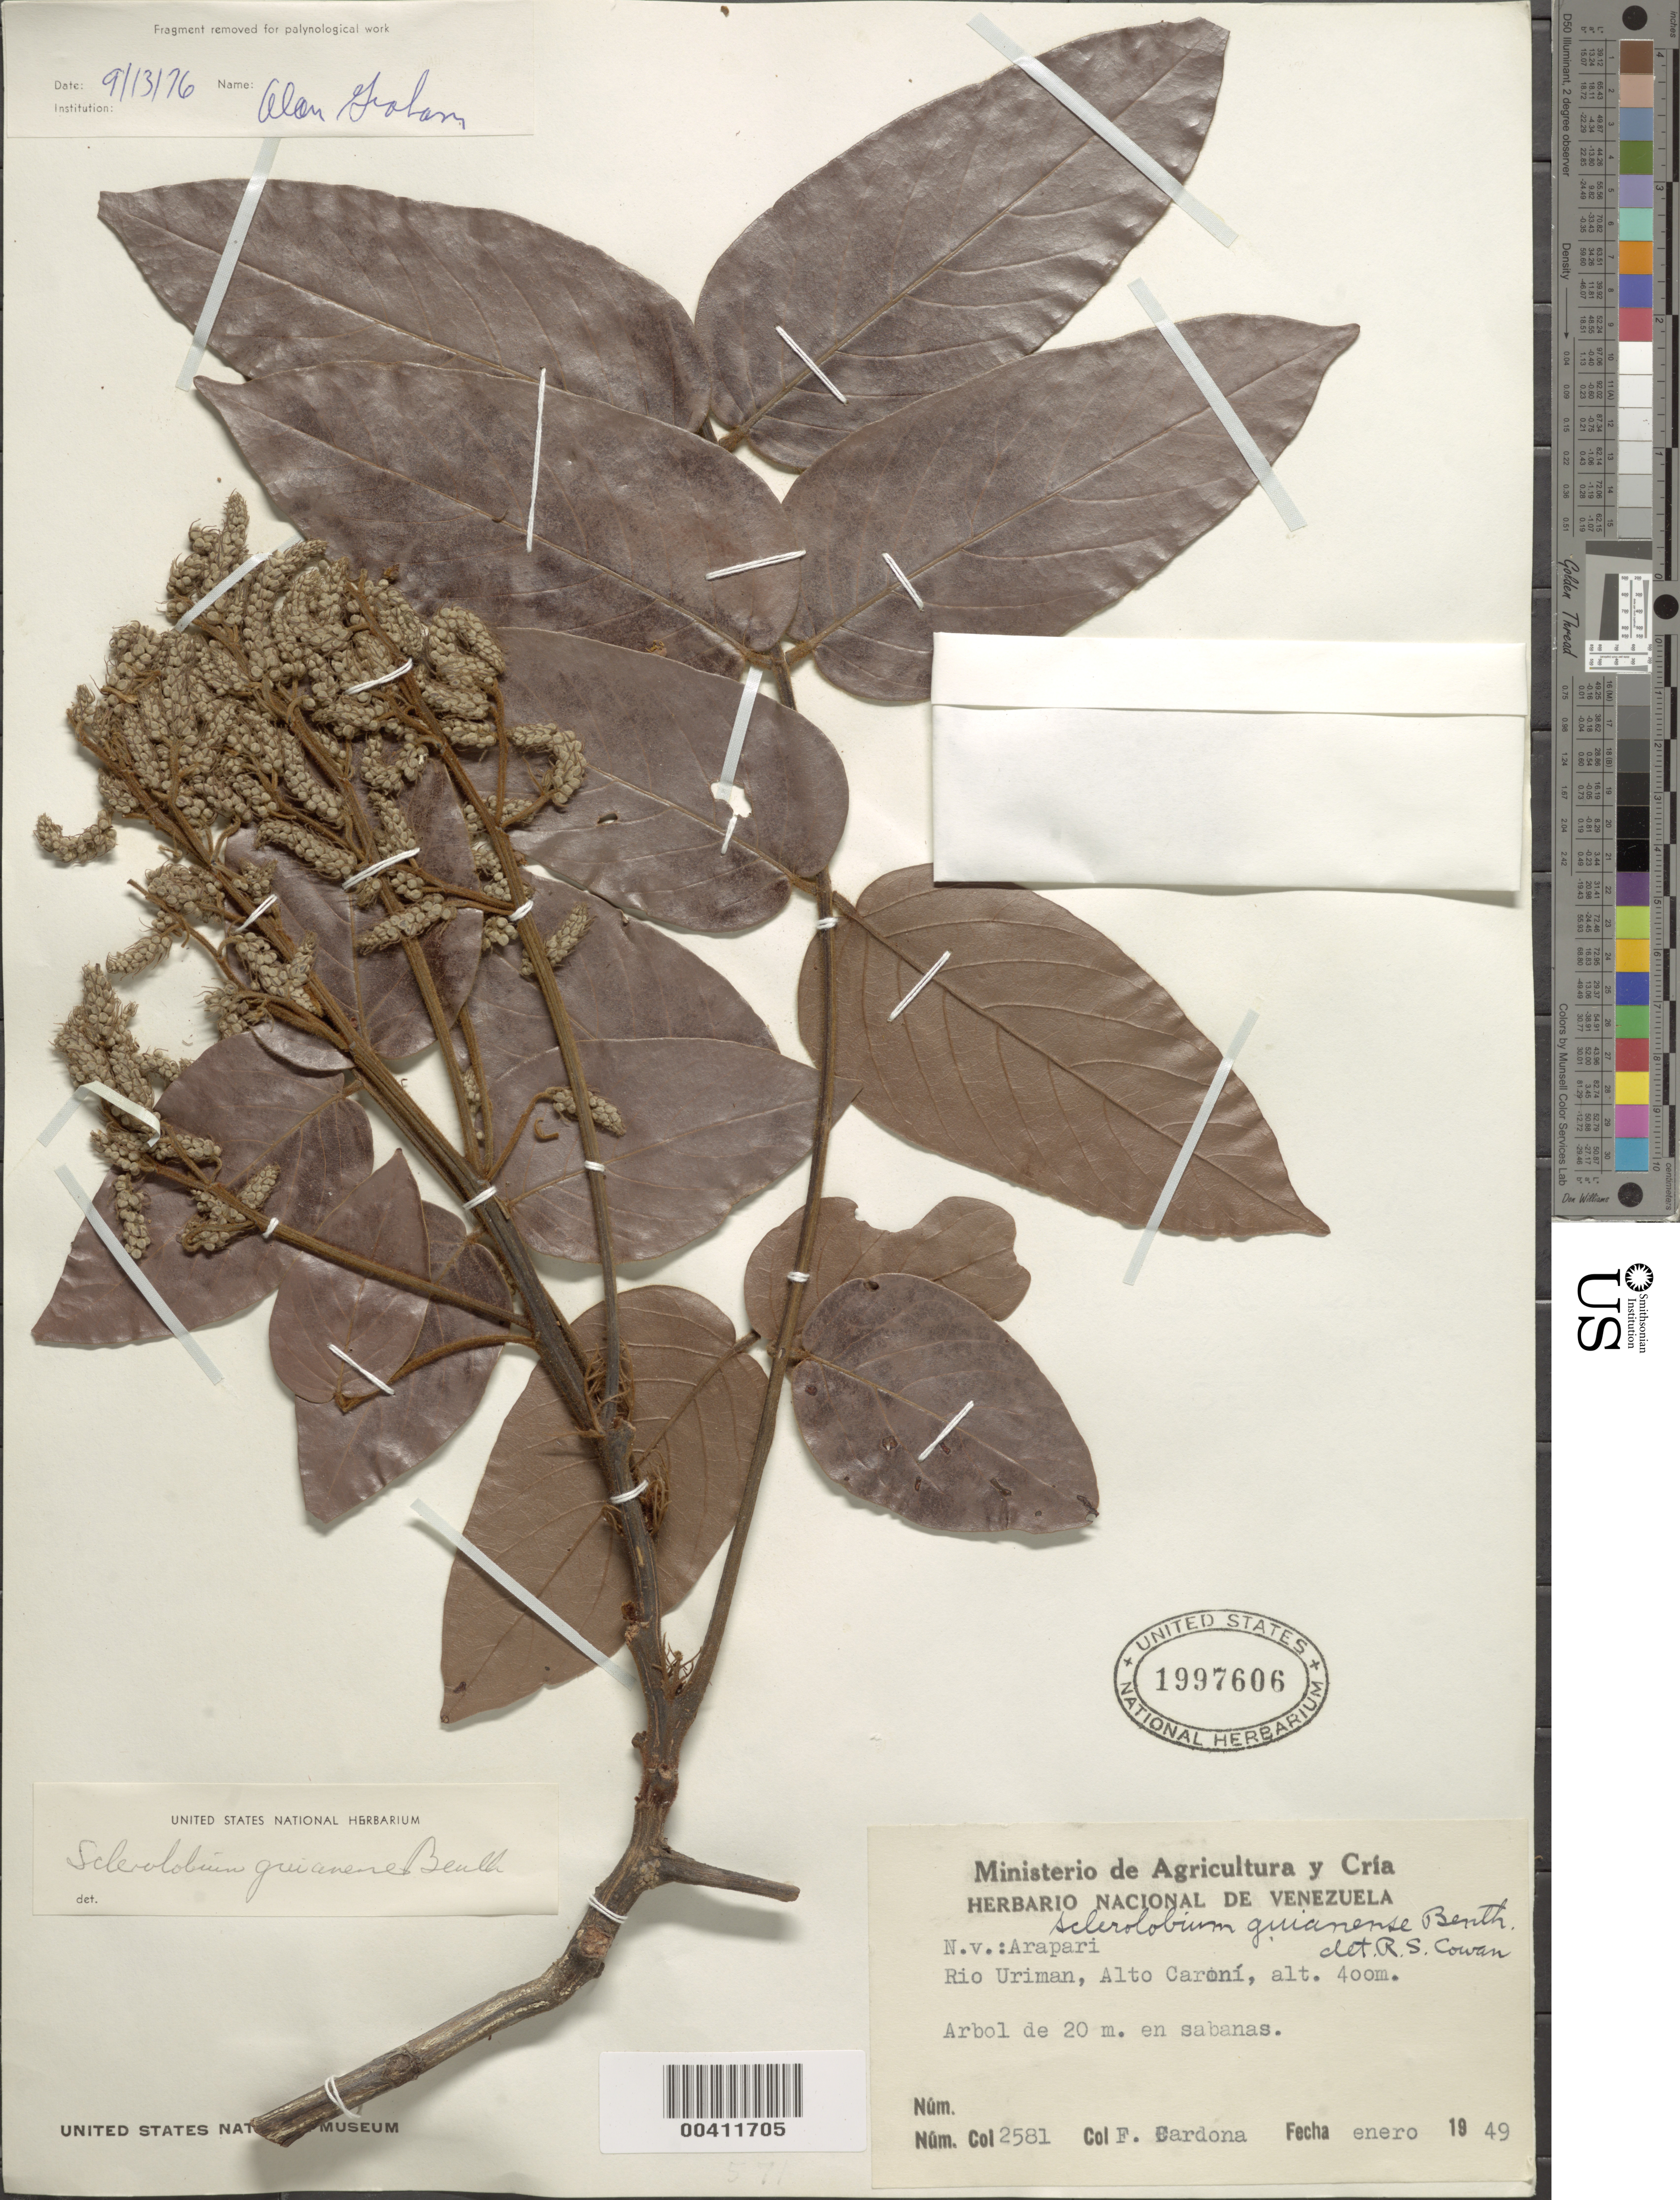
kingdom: Plantae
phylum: Tracheophyta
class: Magnoliopsida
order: Fabales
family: Fabaceae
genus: Tachigali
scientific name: Tachigali guianensis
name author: (Benth.) Zarucchi & Herend.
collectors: F. Cardona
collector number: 2581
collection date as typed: Jan 1949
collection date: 1949-01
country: Venezuela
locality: Rio uriman, alto caroni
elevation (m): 400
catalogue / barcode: US 1997606